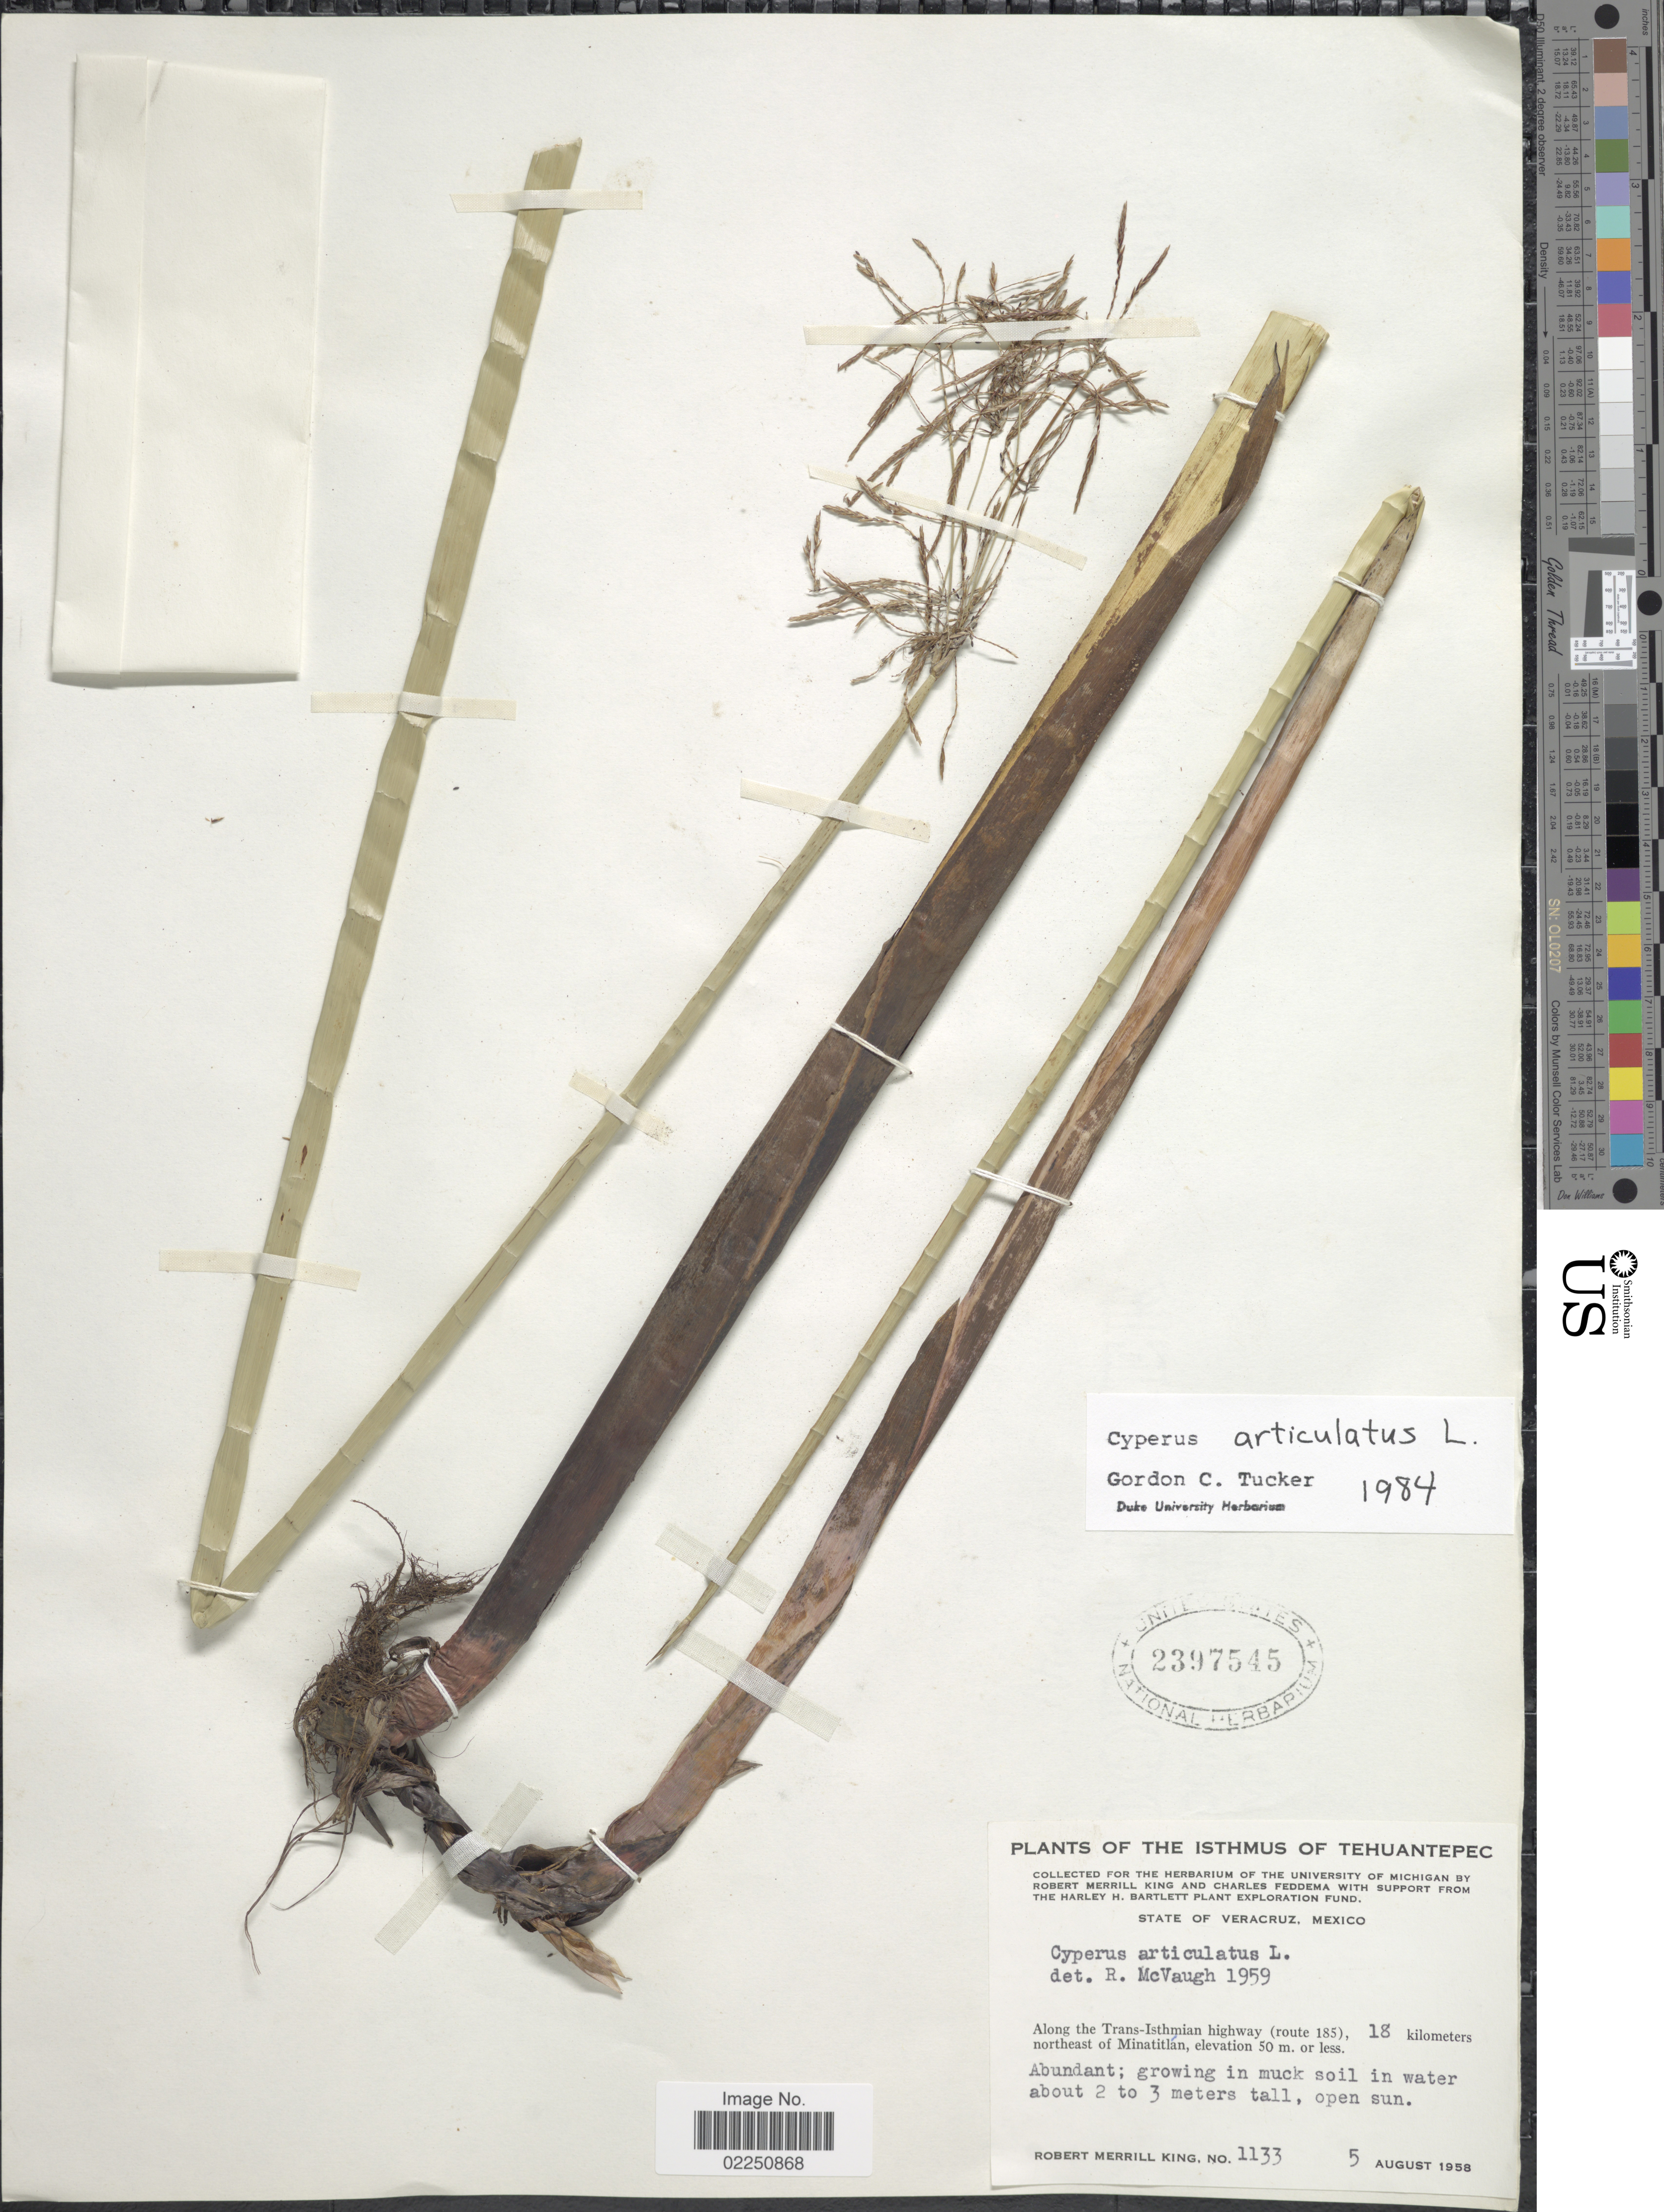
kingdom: Plantae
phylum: Tracheophyta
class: Liliopsida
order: Poales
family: Cyperaceae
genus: Cyperus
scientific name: Cyperus articulatus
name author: L.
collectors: R. M. King & C. Feddema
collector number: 1133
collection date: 1958-08-05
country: Mexico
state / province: Veracruz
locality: State of Veracruz. Along the Trans-Isthmian highway (route 185), 18 kilometers northeast of Minatitlan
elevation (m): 50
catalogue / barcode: US 2397545